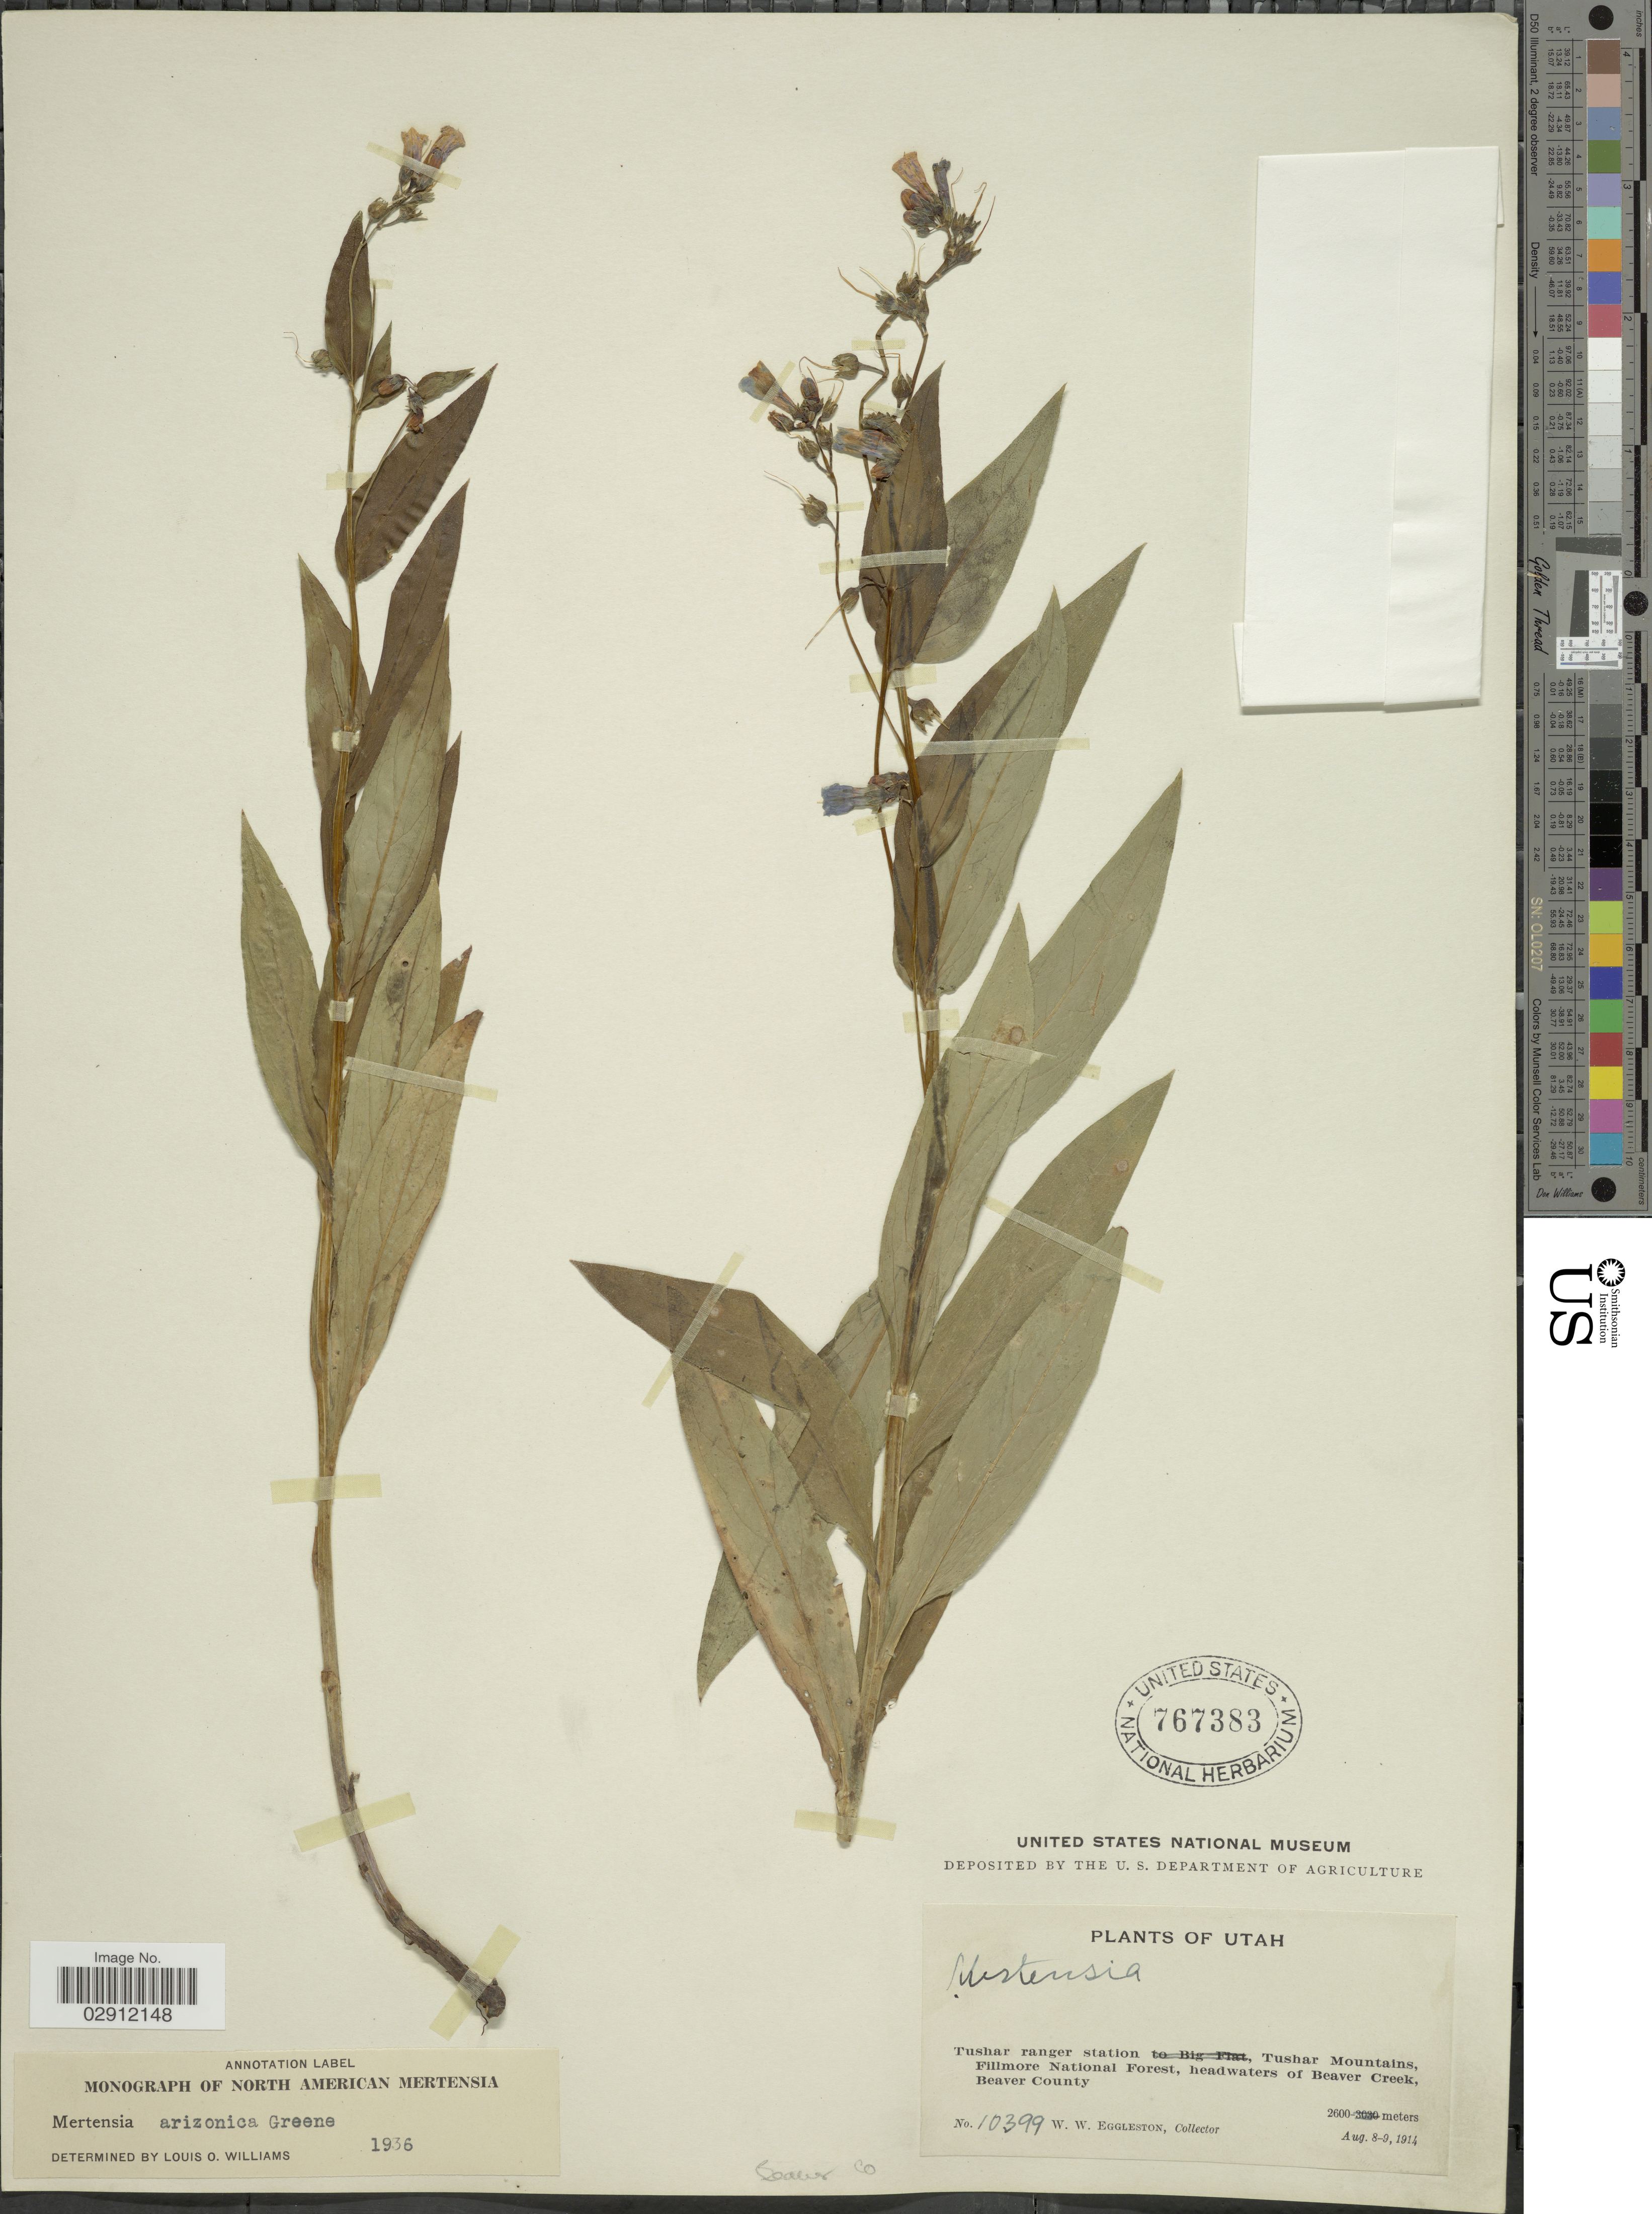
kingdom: Plantae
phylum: Tracheophyta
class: Magnoliopsida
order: Boraginales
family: Boraginaceae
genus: Mertensia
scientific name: Mertensia arizonica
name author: Greene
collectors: W. W. Eggleston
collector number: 10399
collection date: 1914-08-08/1914-08-09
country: United States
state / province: Utah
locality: Tushar ranger station, Tushar Mountains, Fillmore National Forest, headwaters of Beaver Creek, Beaver County. Beaver Co.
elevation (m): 2600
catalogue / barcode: US 767383